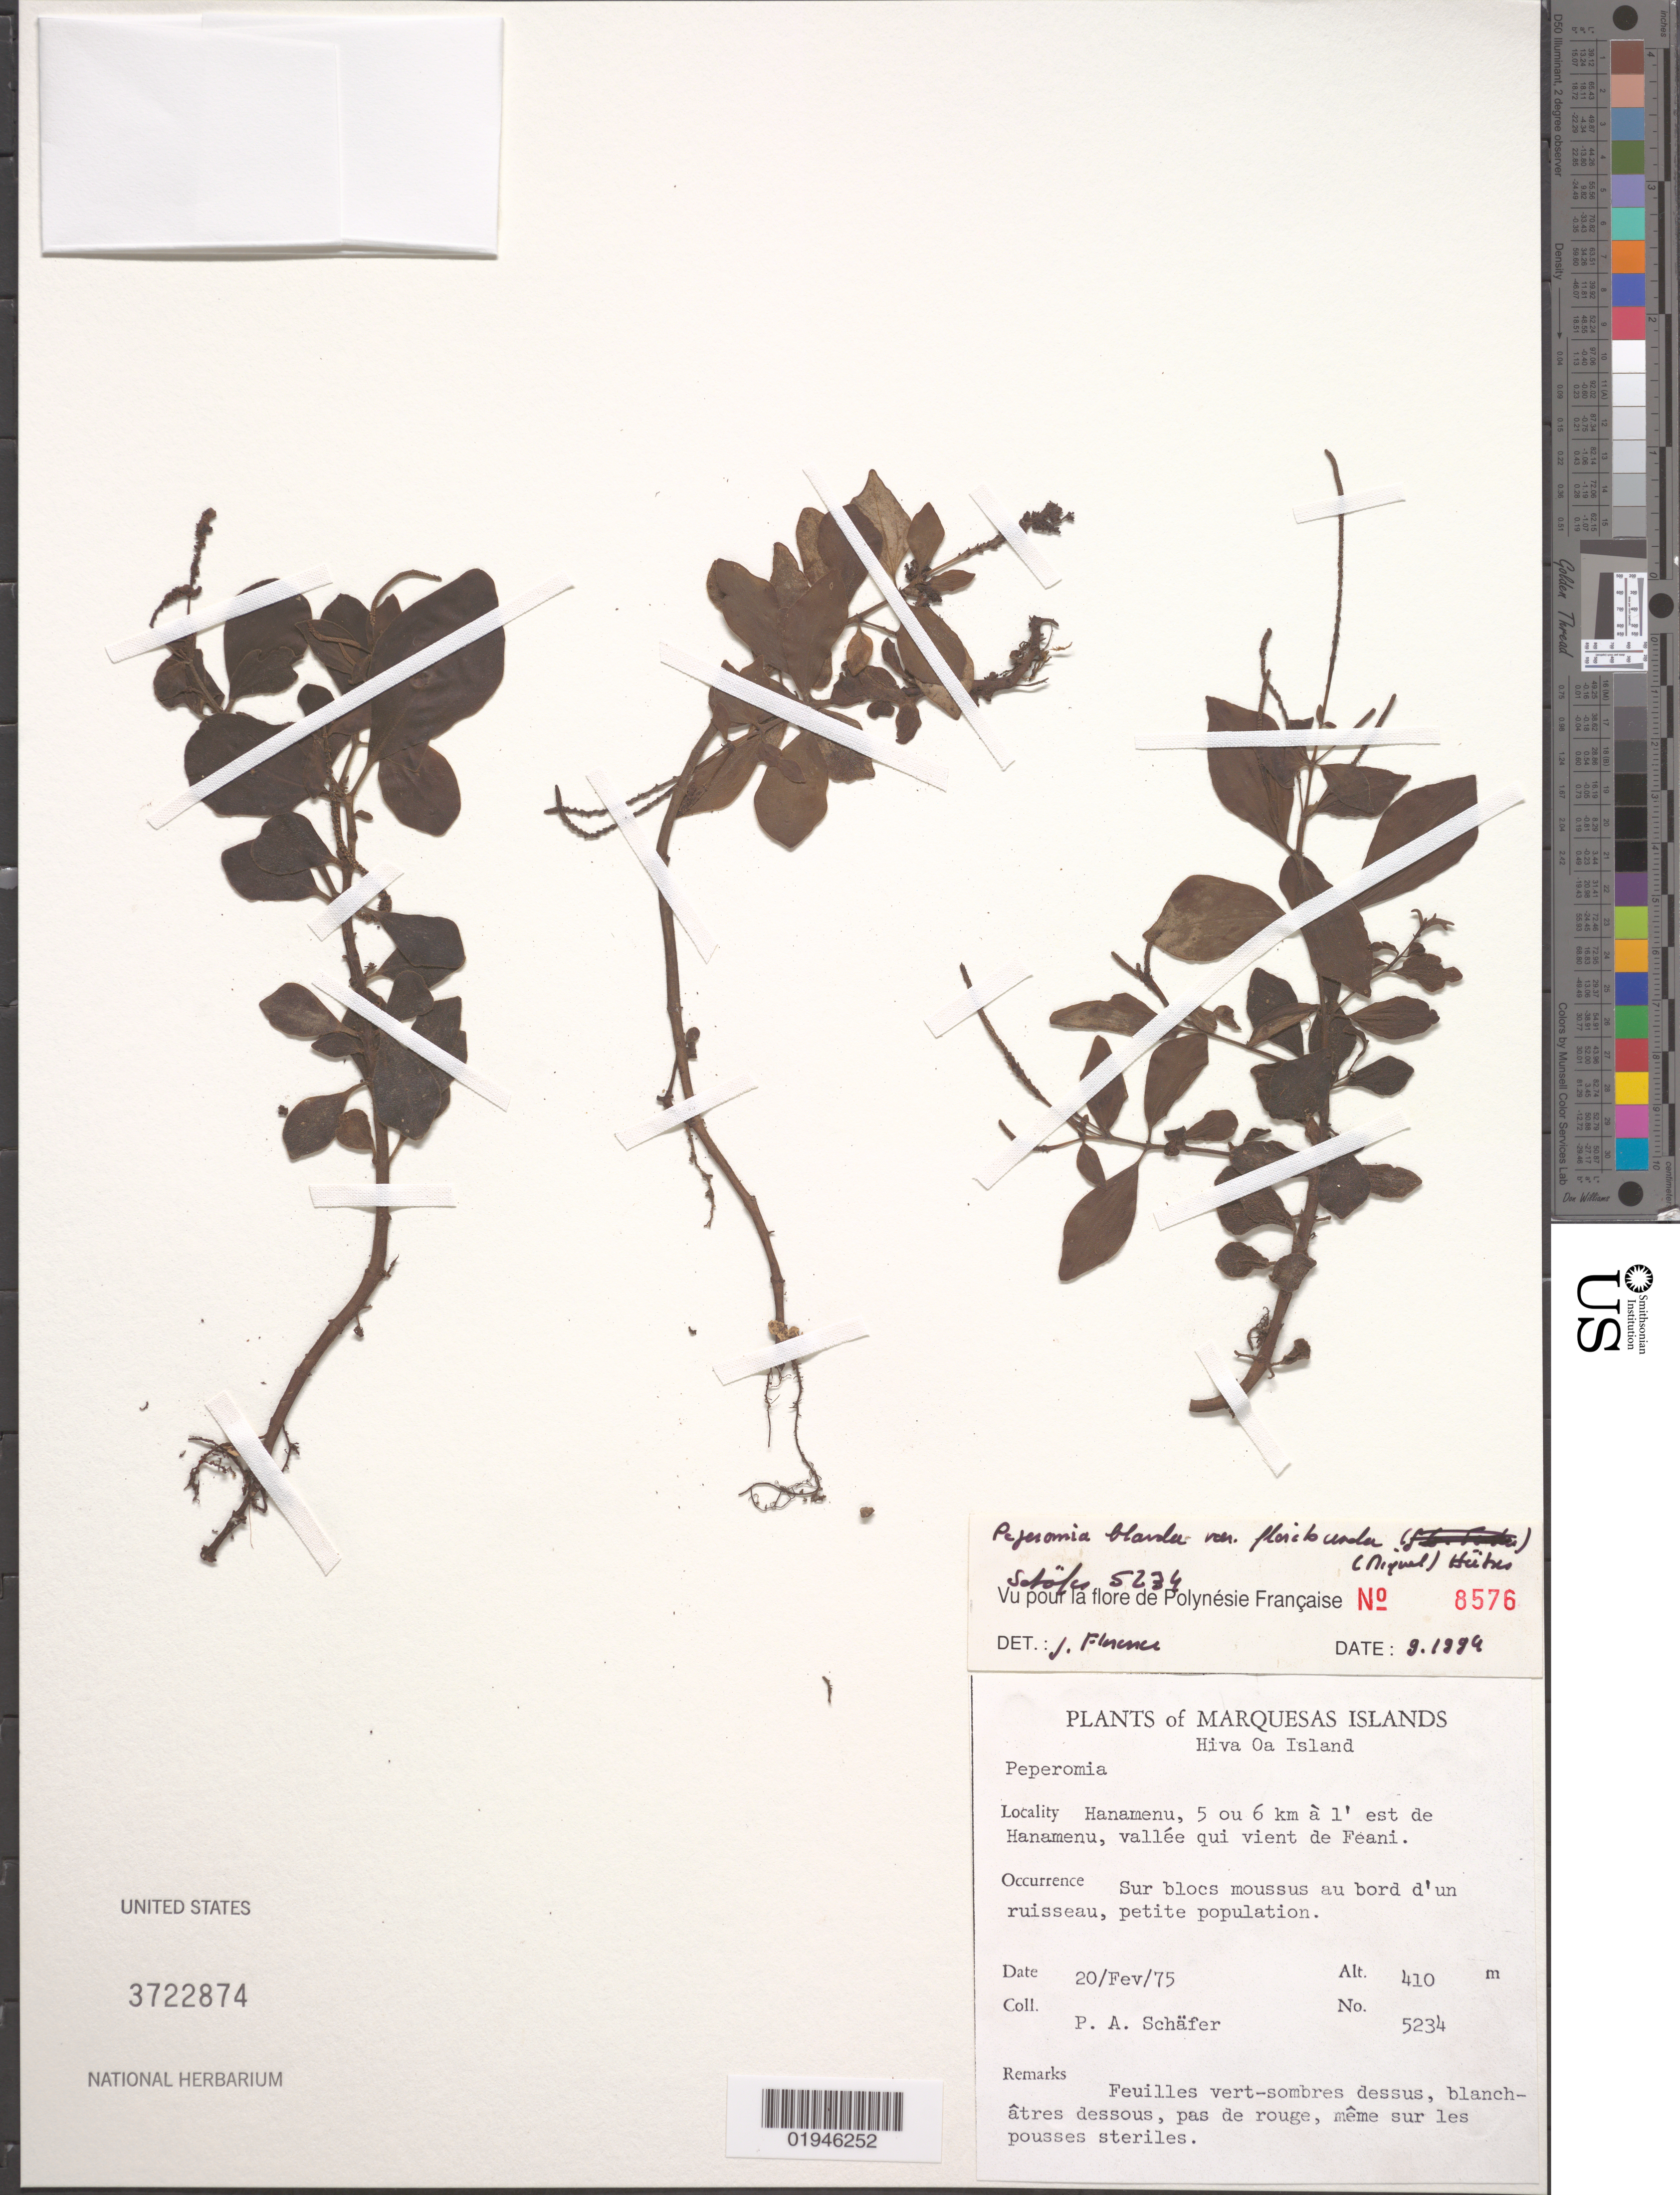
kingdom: Plantae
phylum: Tracheophyta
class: Magnoliopsida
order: Piperales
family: Piperaceae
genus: Peperomia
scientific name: Peperomia leptostachya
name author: Hook. & Arn.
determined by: Wagner, W. L., (BOT), Smithsonian Institution - National Museum of Natural History (UNITED STATES)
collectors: P. A. Schäfer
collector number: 5234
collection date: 1975-02-20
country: French Polynesia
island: Hiva Oa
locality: Hanamenu, 5 ou 6 km à l'est de Hanamenu, vallée qui vient de Feani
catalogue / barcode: US 3722874